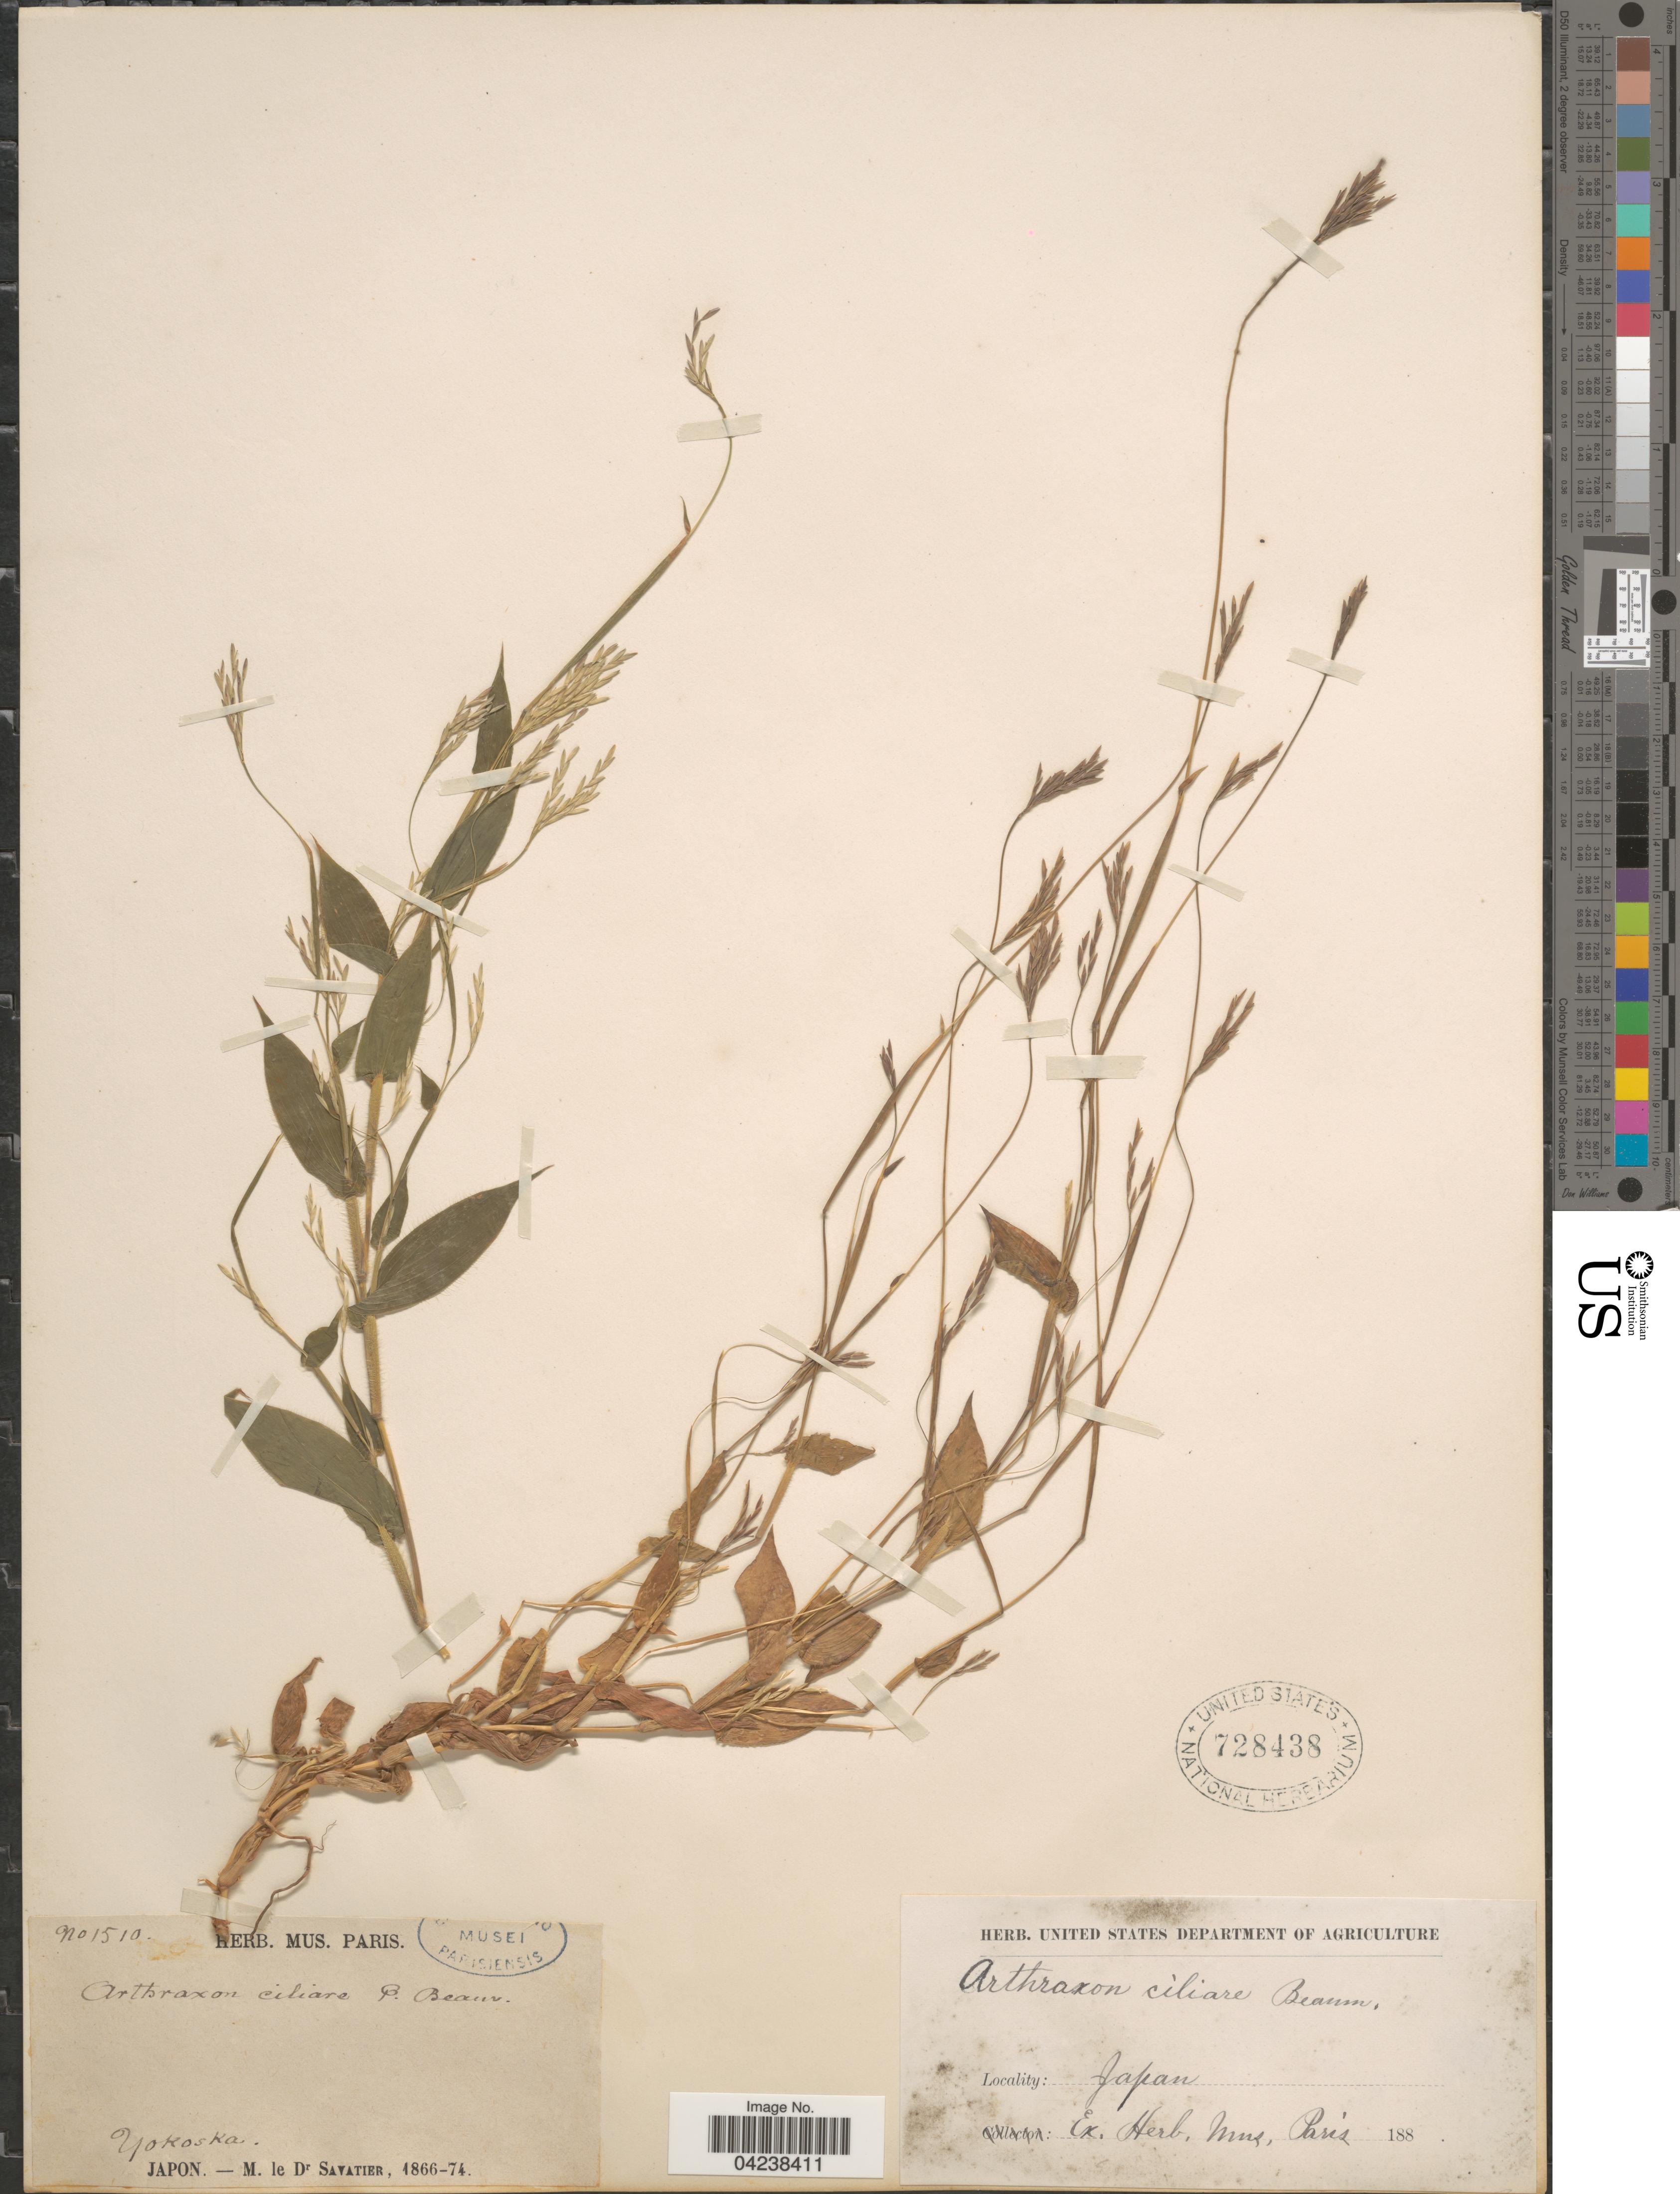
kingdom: Plantae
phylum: Tracheophyta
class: Liliopsida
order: Poales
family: Poaceae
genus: Arthraxon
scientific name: Arthraxon hispidus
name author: (Thunb.) Makino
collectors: M. D' Savatier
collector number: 1510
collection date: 1866/1874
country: Japan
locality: Yokoska.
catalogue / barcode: US 728438